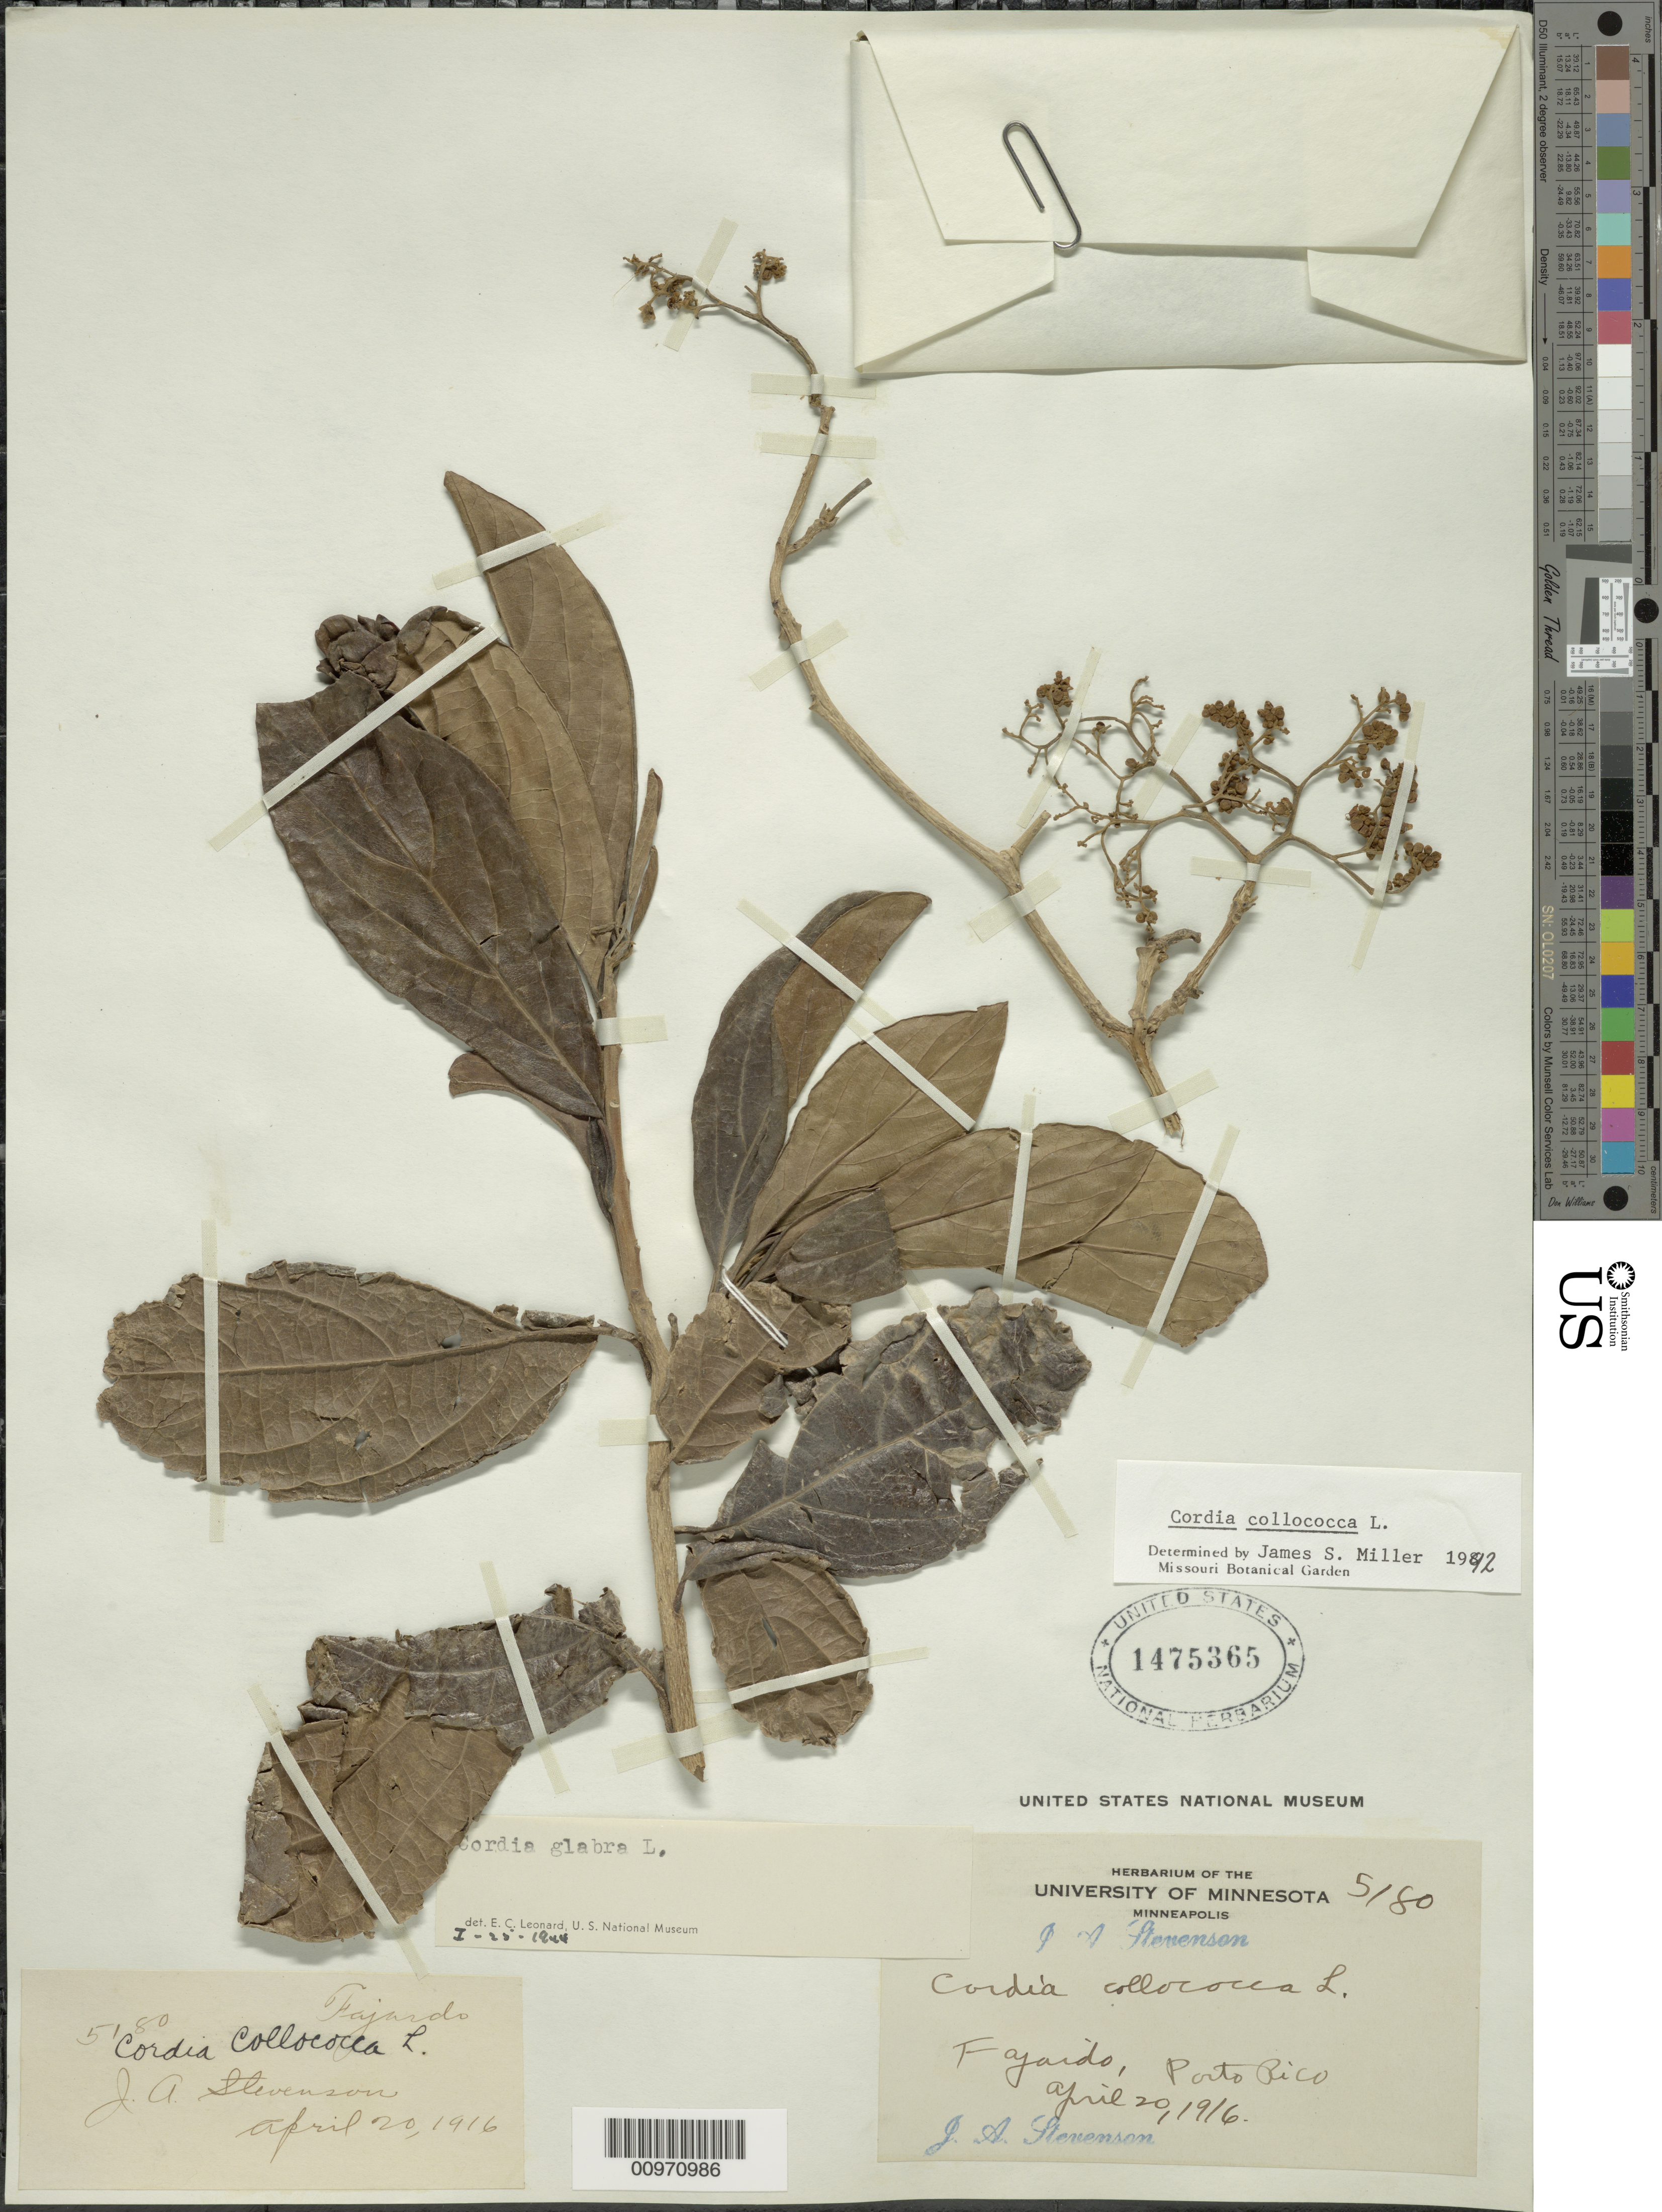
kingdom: Plantae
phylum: Tracheophyta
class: Magnoliopsida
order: Boraginales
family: Cordiaceae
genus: Cordia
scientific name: Cordia collococca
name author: L.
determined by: Miller, James S., (MO), Missouri Botanical Garden (UNITED STATES)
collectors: J. Stevenson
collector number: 5180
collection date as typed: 20 Apr 1916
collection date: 1916-04-20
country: Puerto Rico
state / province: Fajardo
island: Puerto Rico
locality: Fajardo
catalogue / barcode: US 1475365